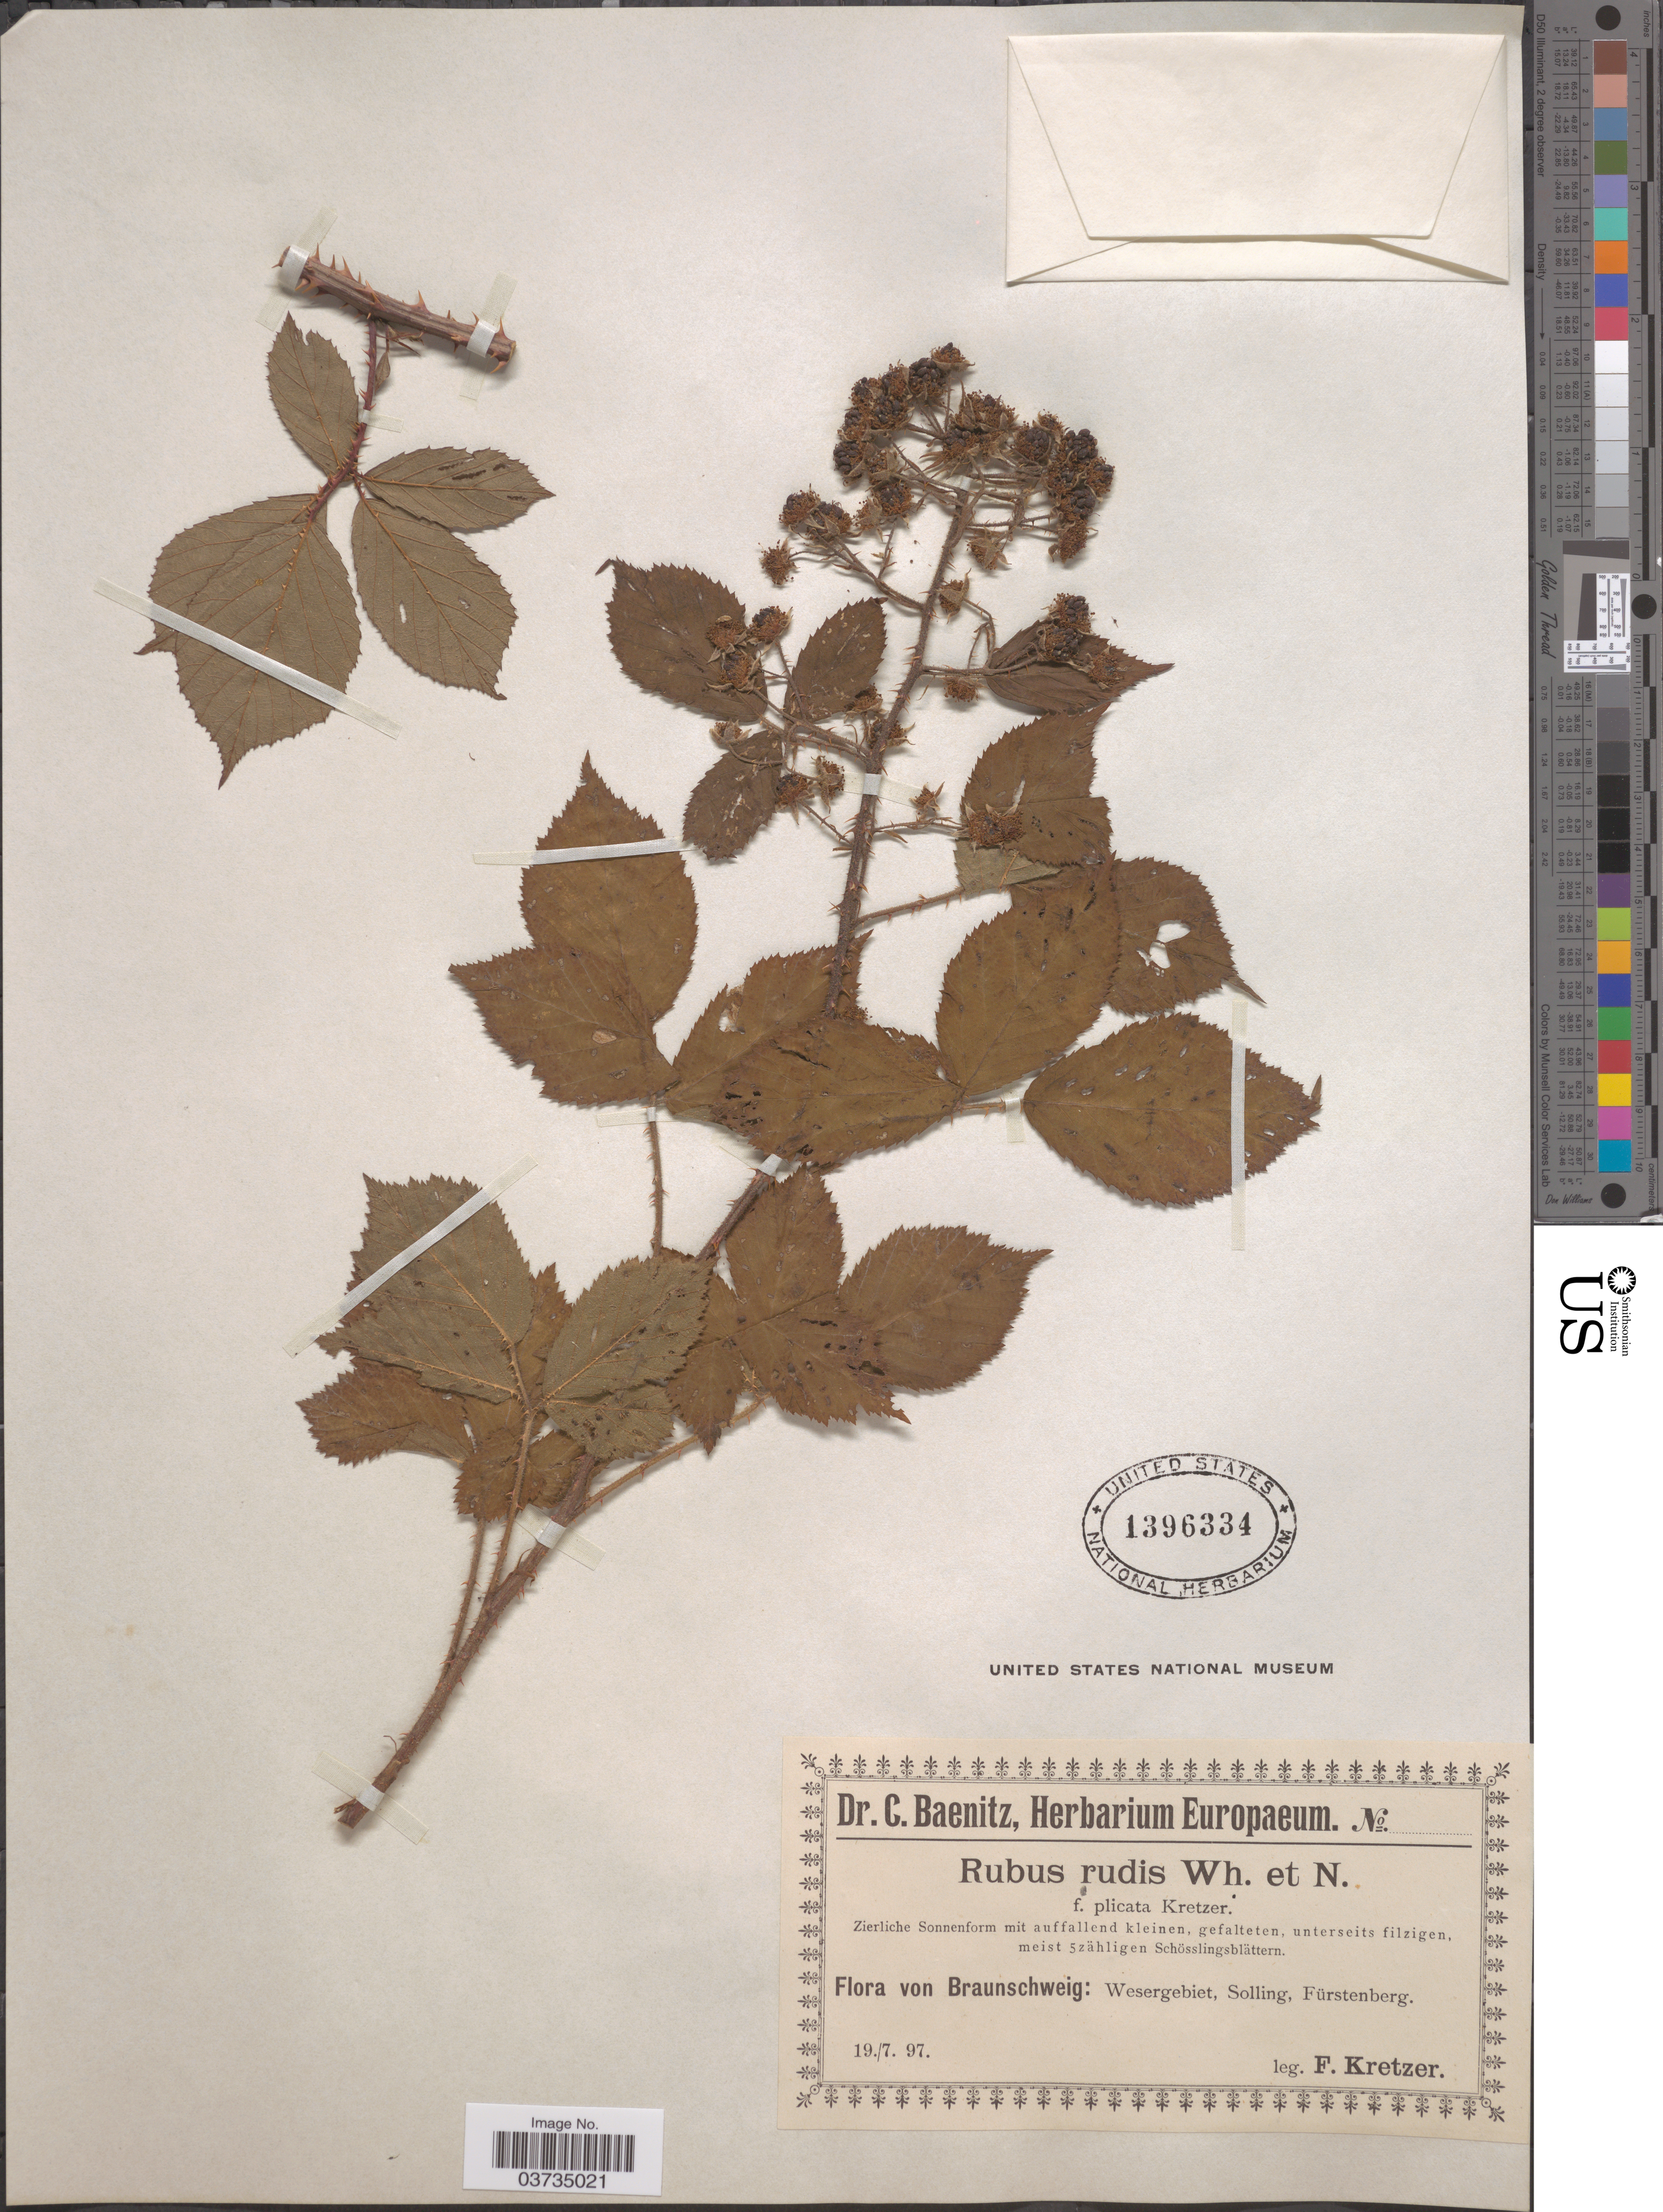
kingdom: Plantae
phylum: Tracheophyta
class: Magnoliopsida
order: Rosales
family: Rosaceae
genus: Rubus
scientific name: Rubus rudis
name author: Weihe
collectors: F. Kretzer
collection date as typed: Transcribed d/m/y: 19/7/97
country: Germany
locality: Braunschweig: Wesergebiet, Solling, Fürstenberg.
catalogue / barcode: US 1396334